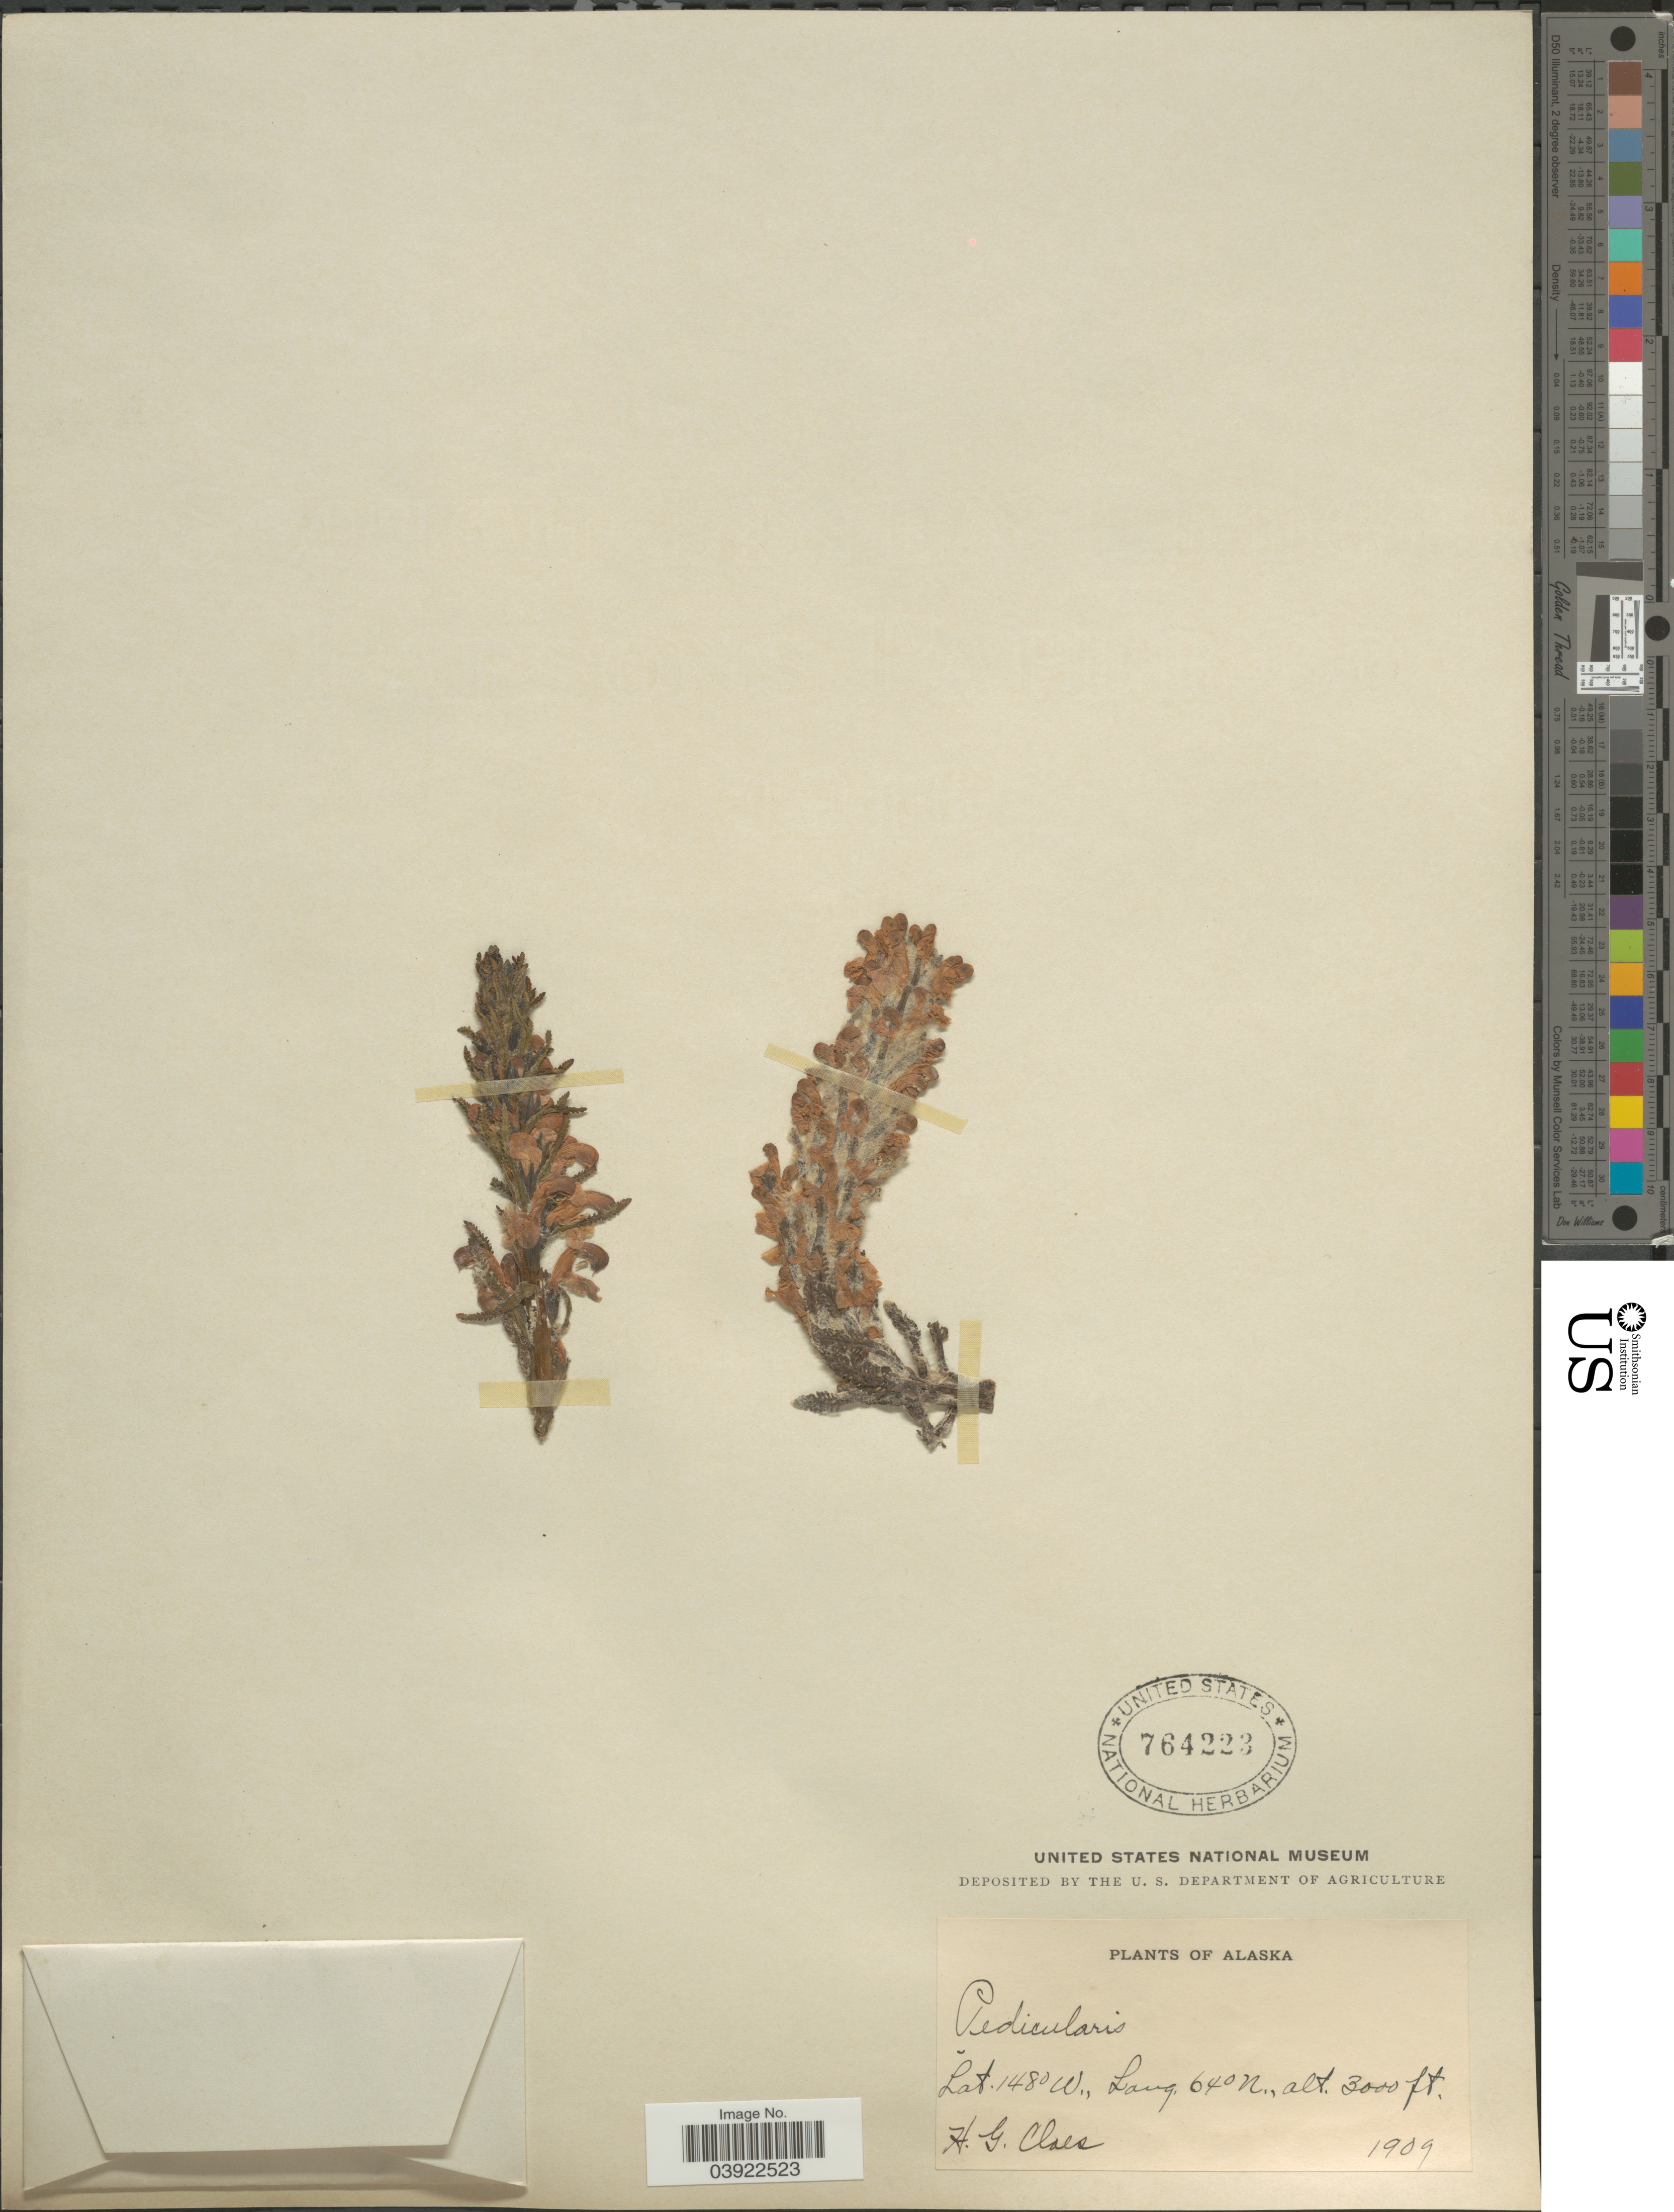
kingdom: Plantae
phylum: Tracheophyta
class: Magnoliopsida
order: Lamiales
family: Orobanchaceae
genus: Pedicularis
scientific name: Pedicularis lanata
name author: Willd. ex Cham. & Schltdl.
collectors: H. Cloes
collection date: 1909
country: United States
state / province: Alaska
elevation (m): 914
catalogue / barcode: US 764223